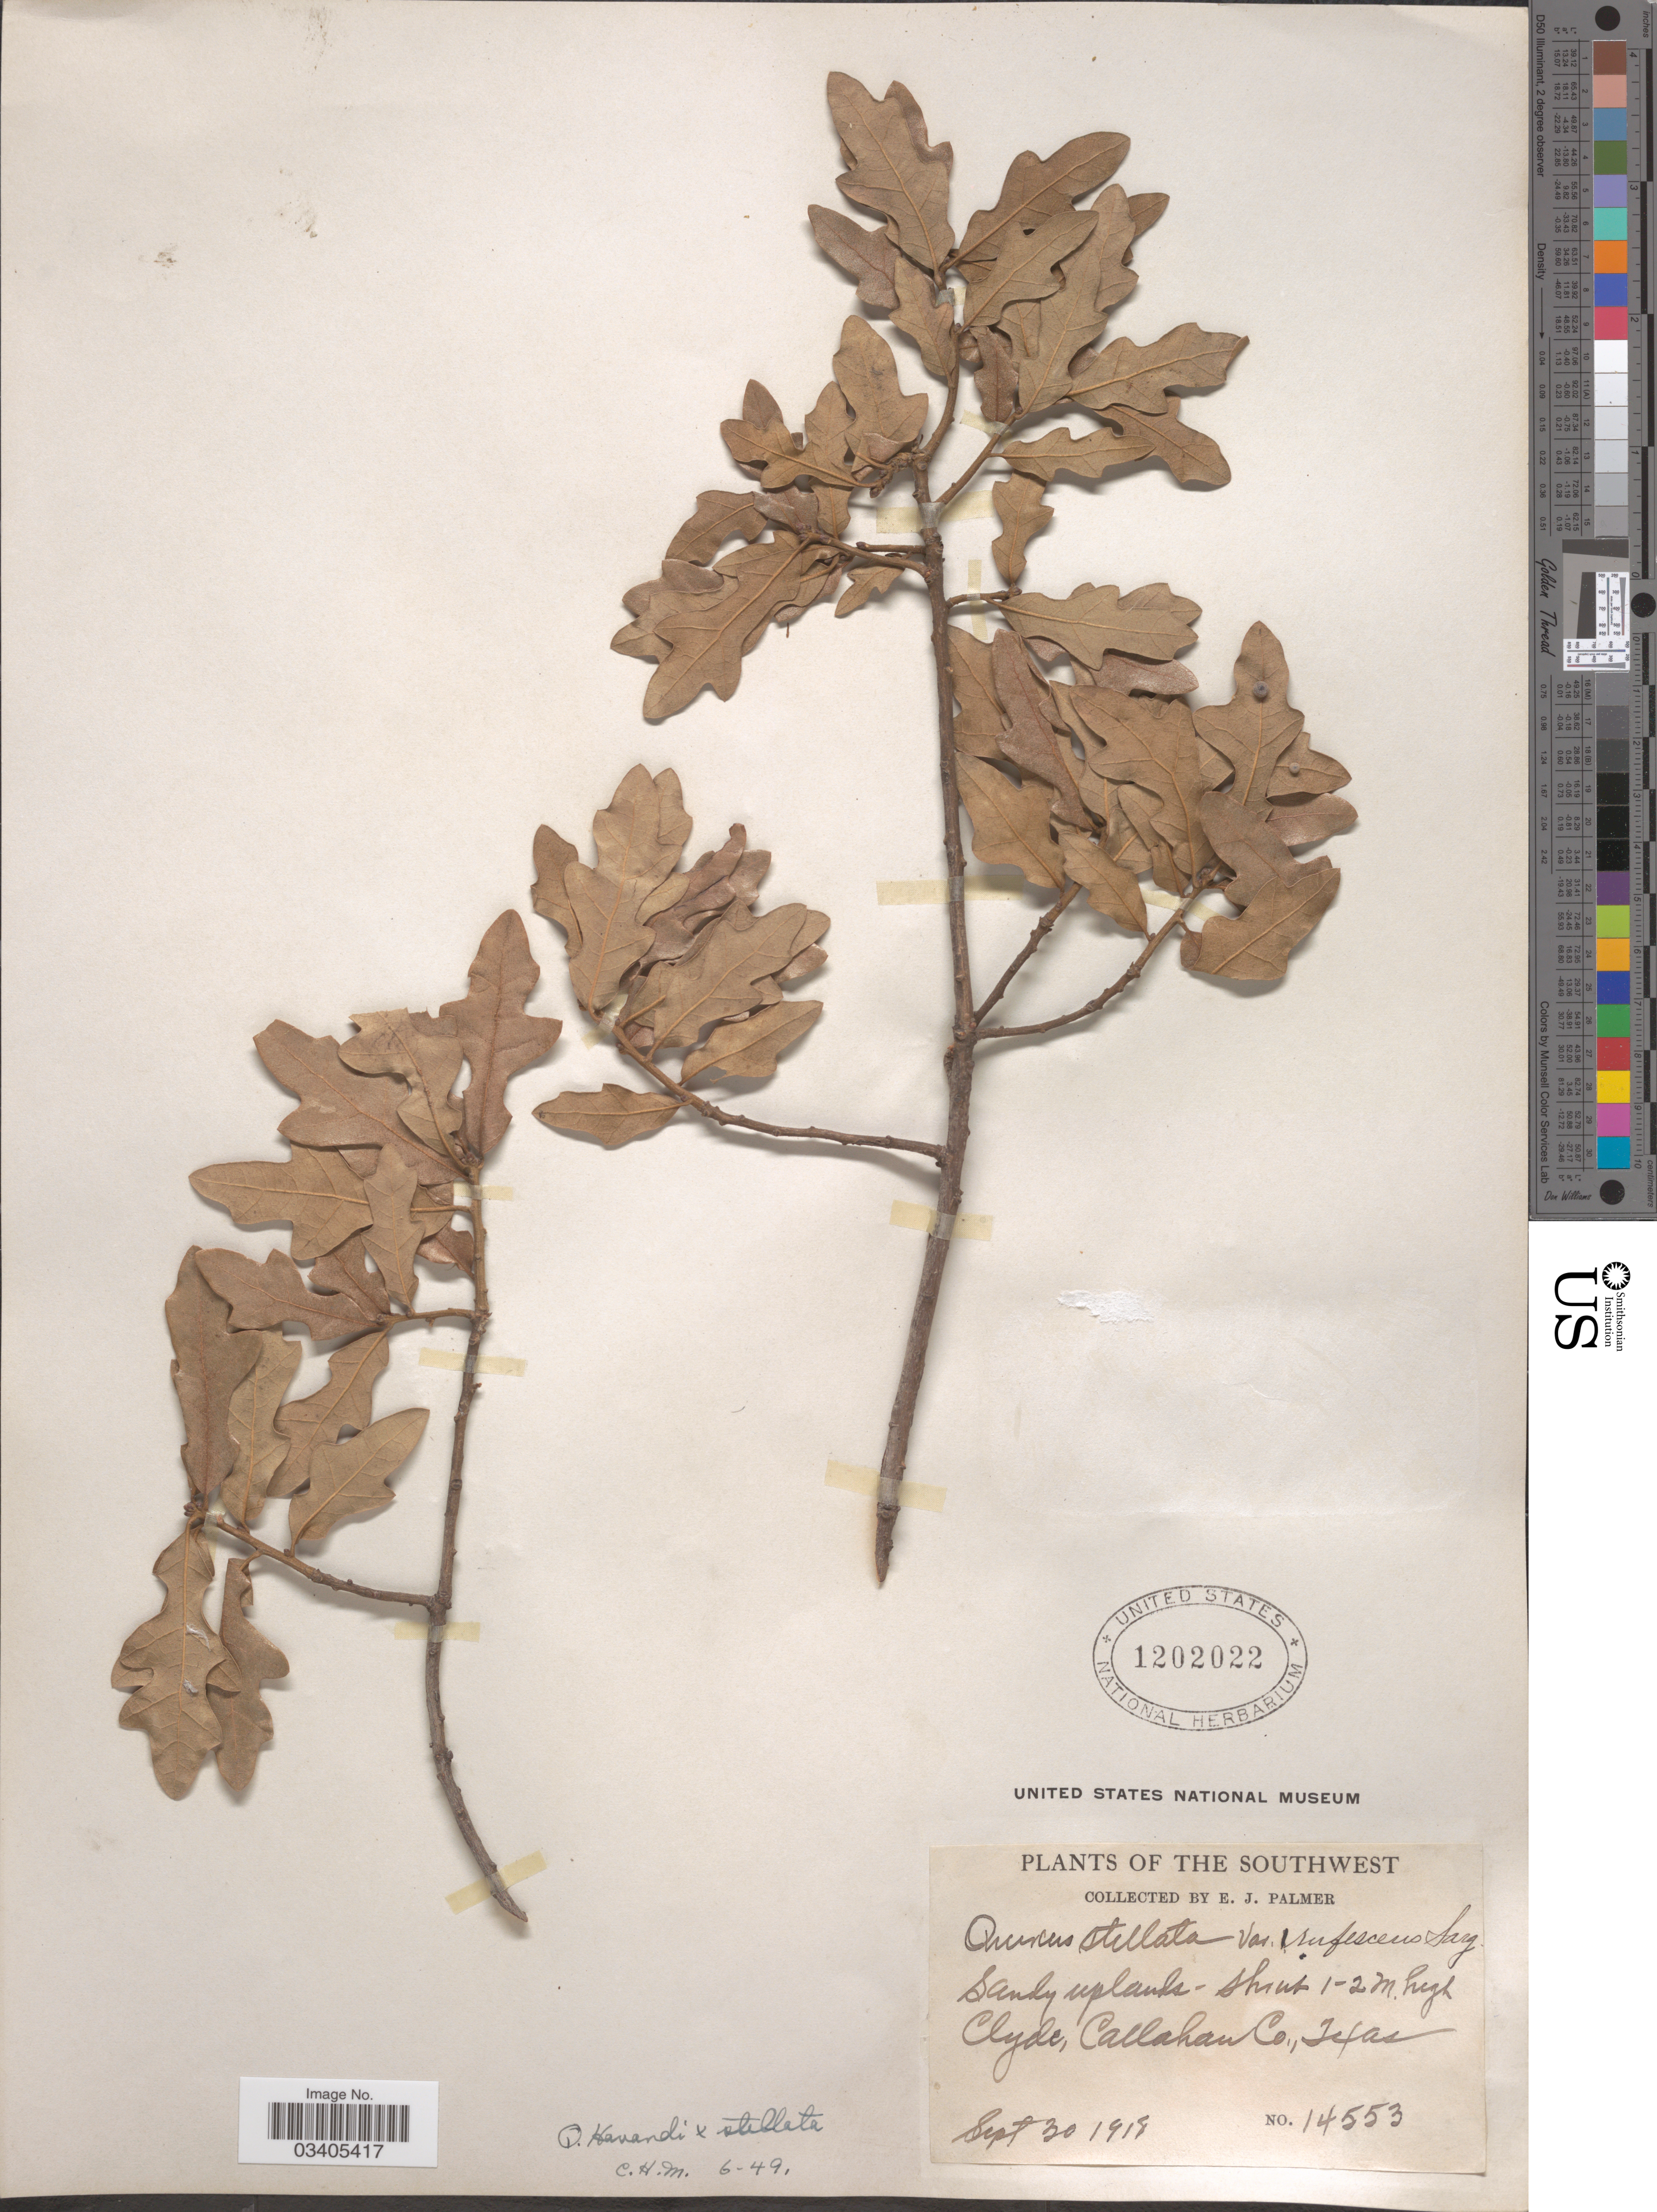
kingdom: Plantae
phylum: Tracheophyta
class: Magnoliopsida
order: Fagales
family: Fagaceae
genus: Quercus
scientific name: Quercus havardii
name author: Rydb.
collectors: E. J. Palmer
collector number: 14553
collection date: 1918-09-30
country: United States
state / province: Texas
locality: Southwest. Clyde, Callohan Co.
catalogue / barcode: US 1202022